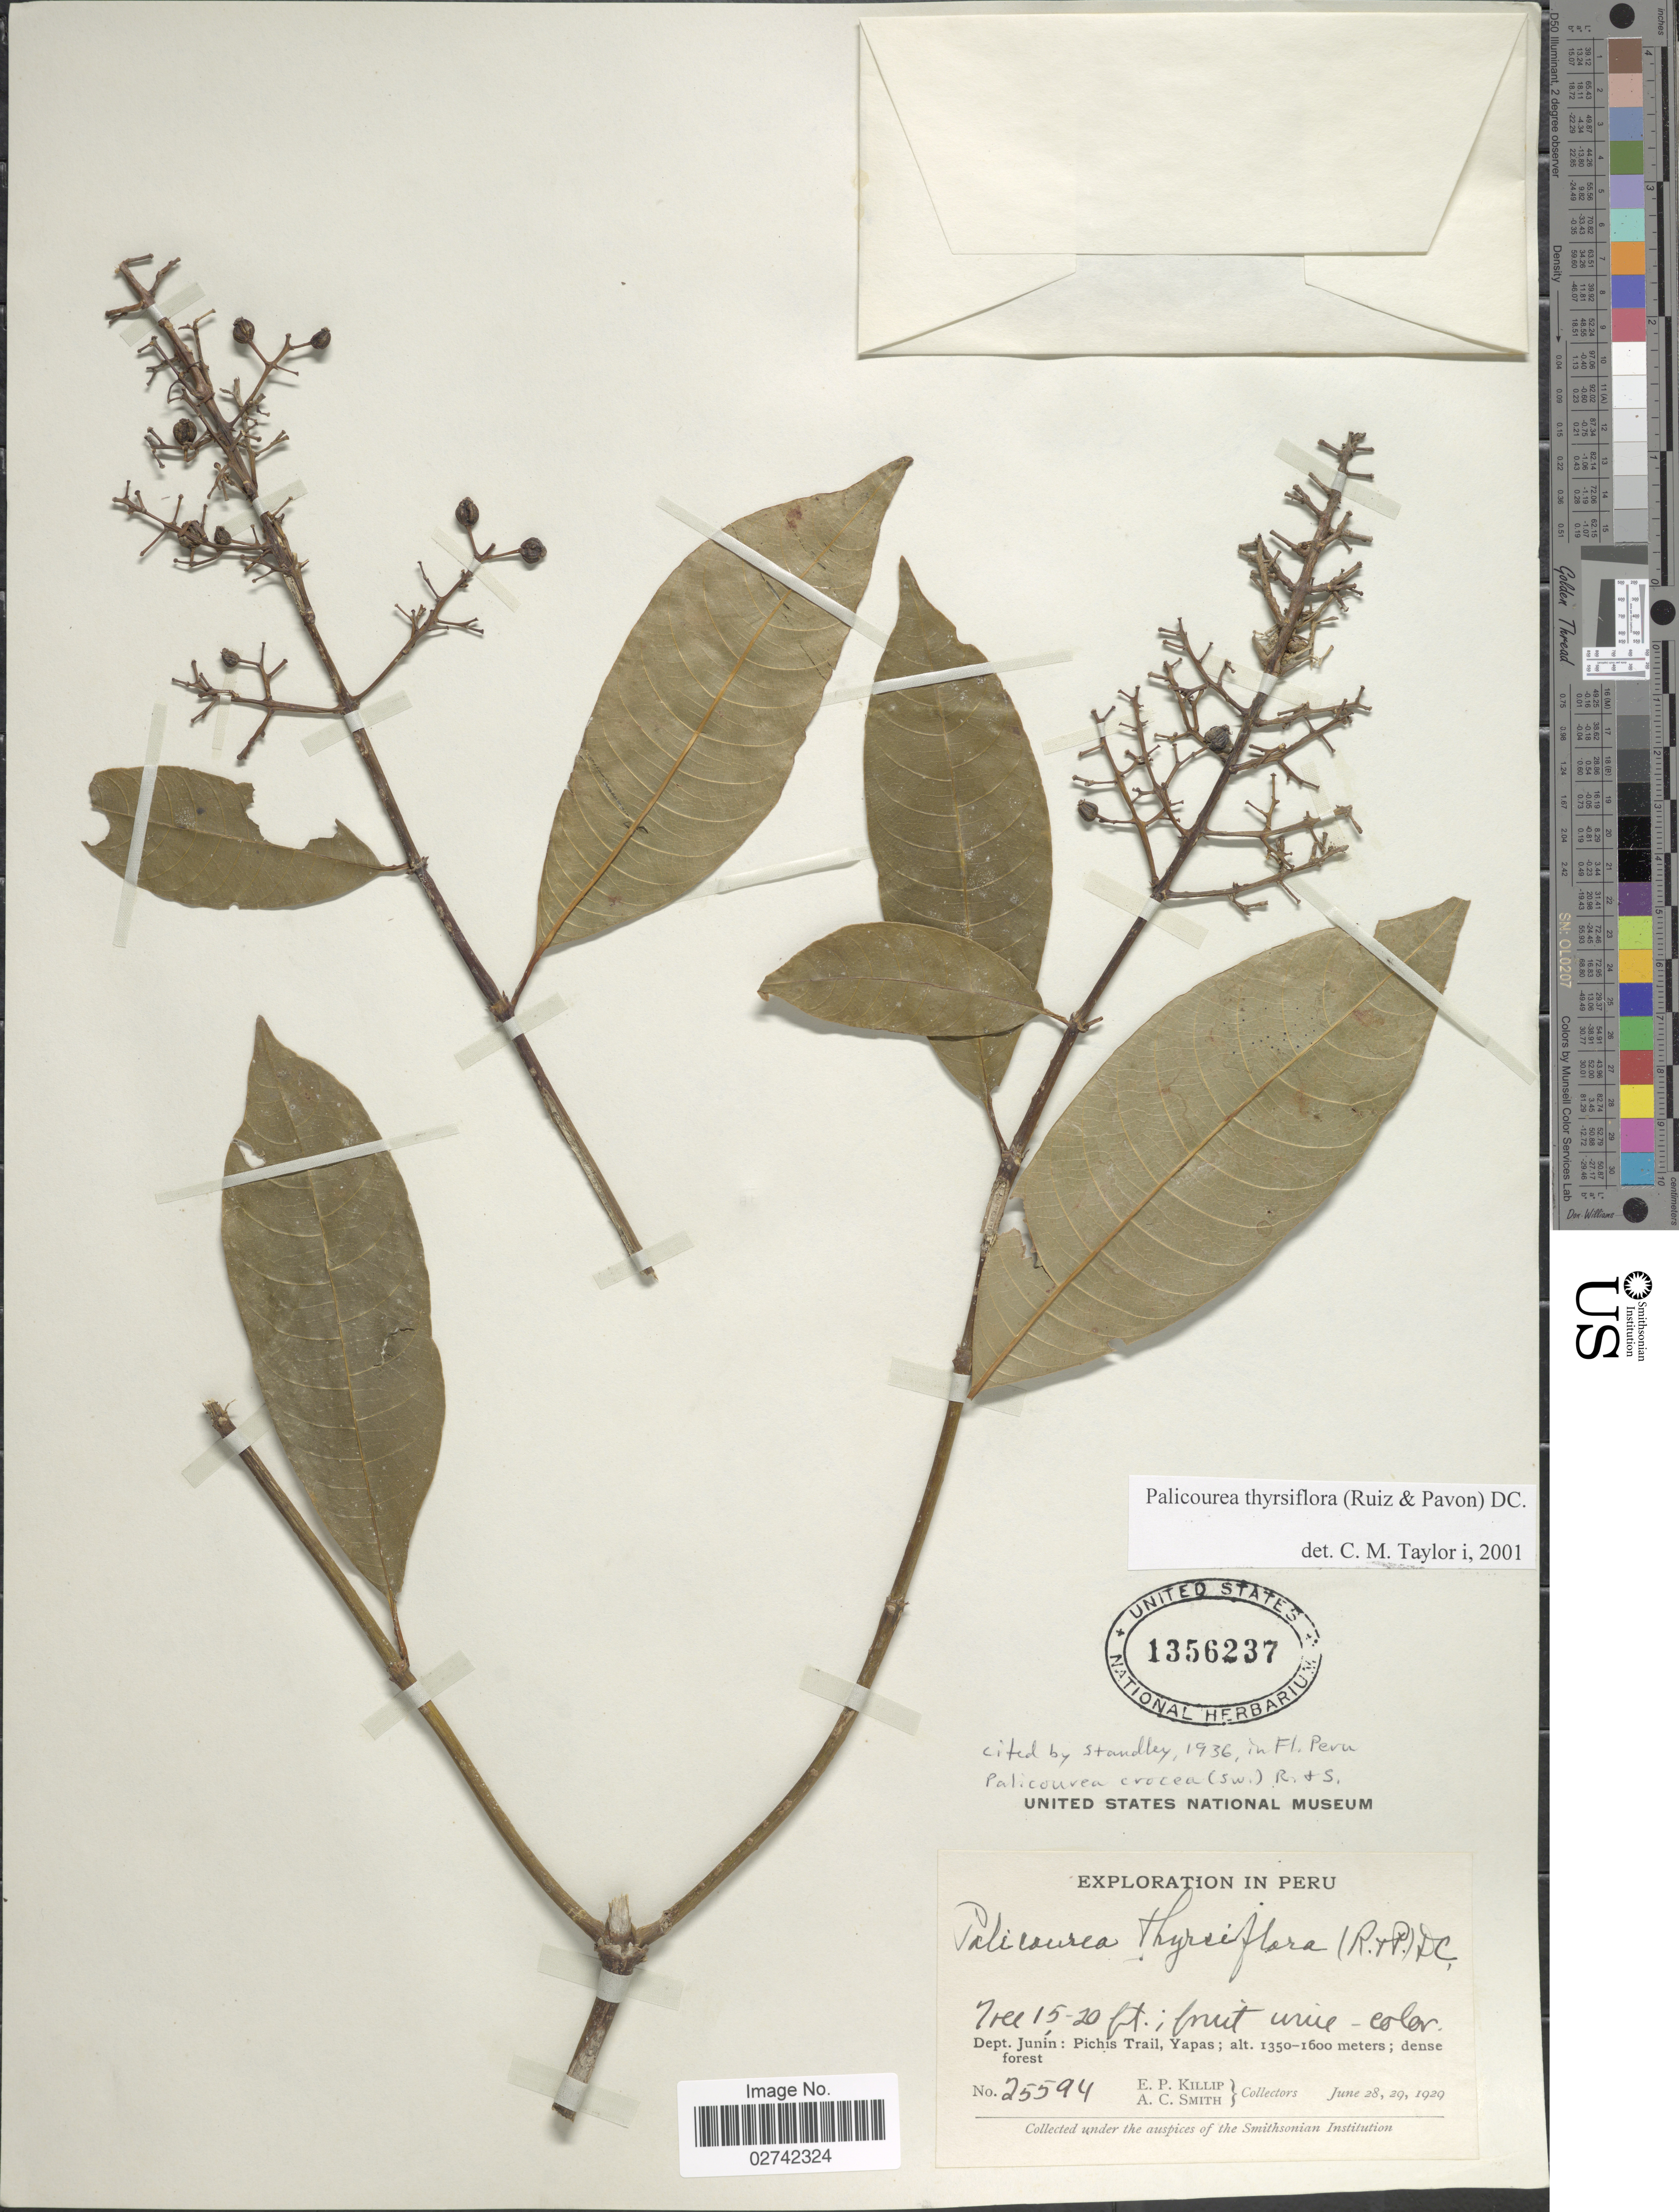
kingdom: Plantae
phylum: Tracheophyta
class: Magnoliopsida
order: Gentianales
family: Rubiaceae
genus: Palicourea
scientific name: Palicourea thyrsiflora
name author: (Ruiz & Pav.) DC.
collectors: E. P. Killip & A. C. Smith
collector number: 25594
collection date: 1929-06-28/1929-06-29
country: Peru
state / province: Junín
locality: Pichis Trail, Yapas.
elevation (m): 1350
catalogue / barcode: US 1356237